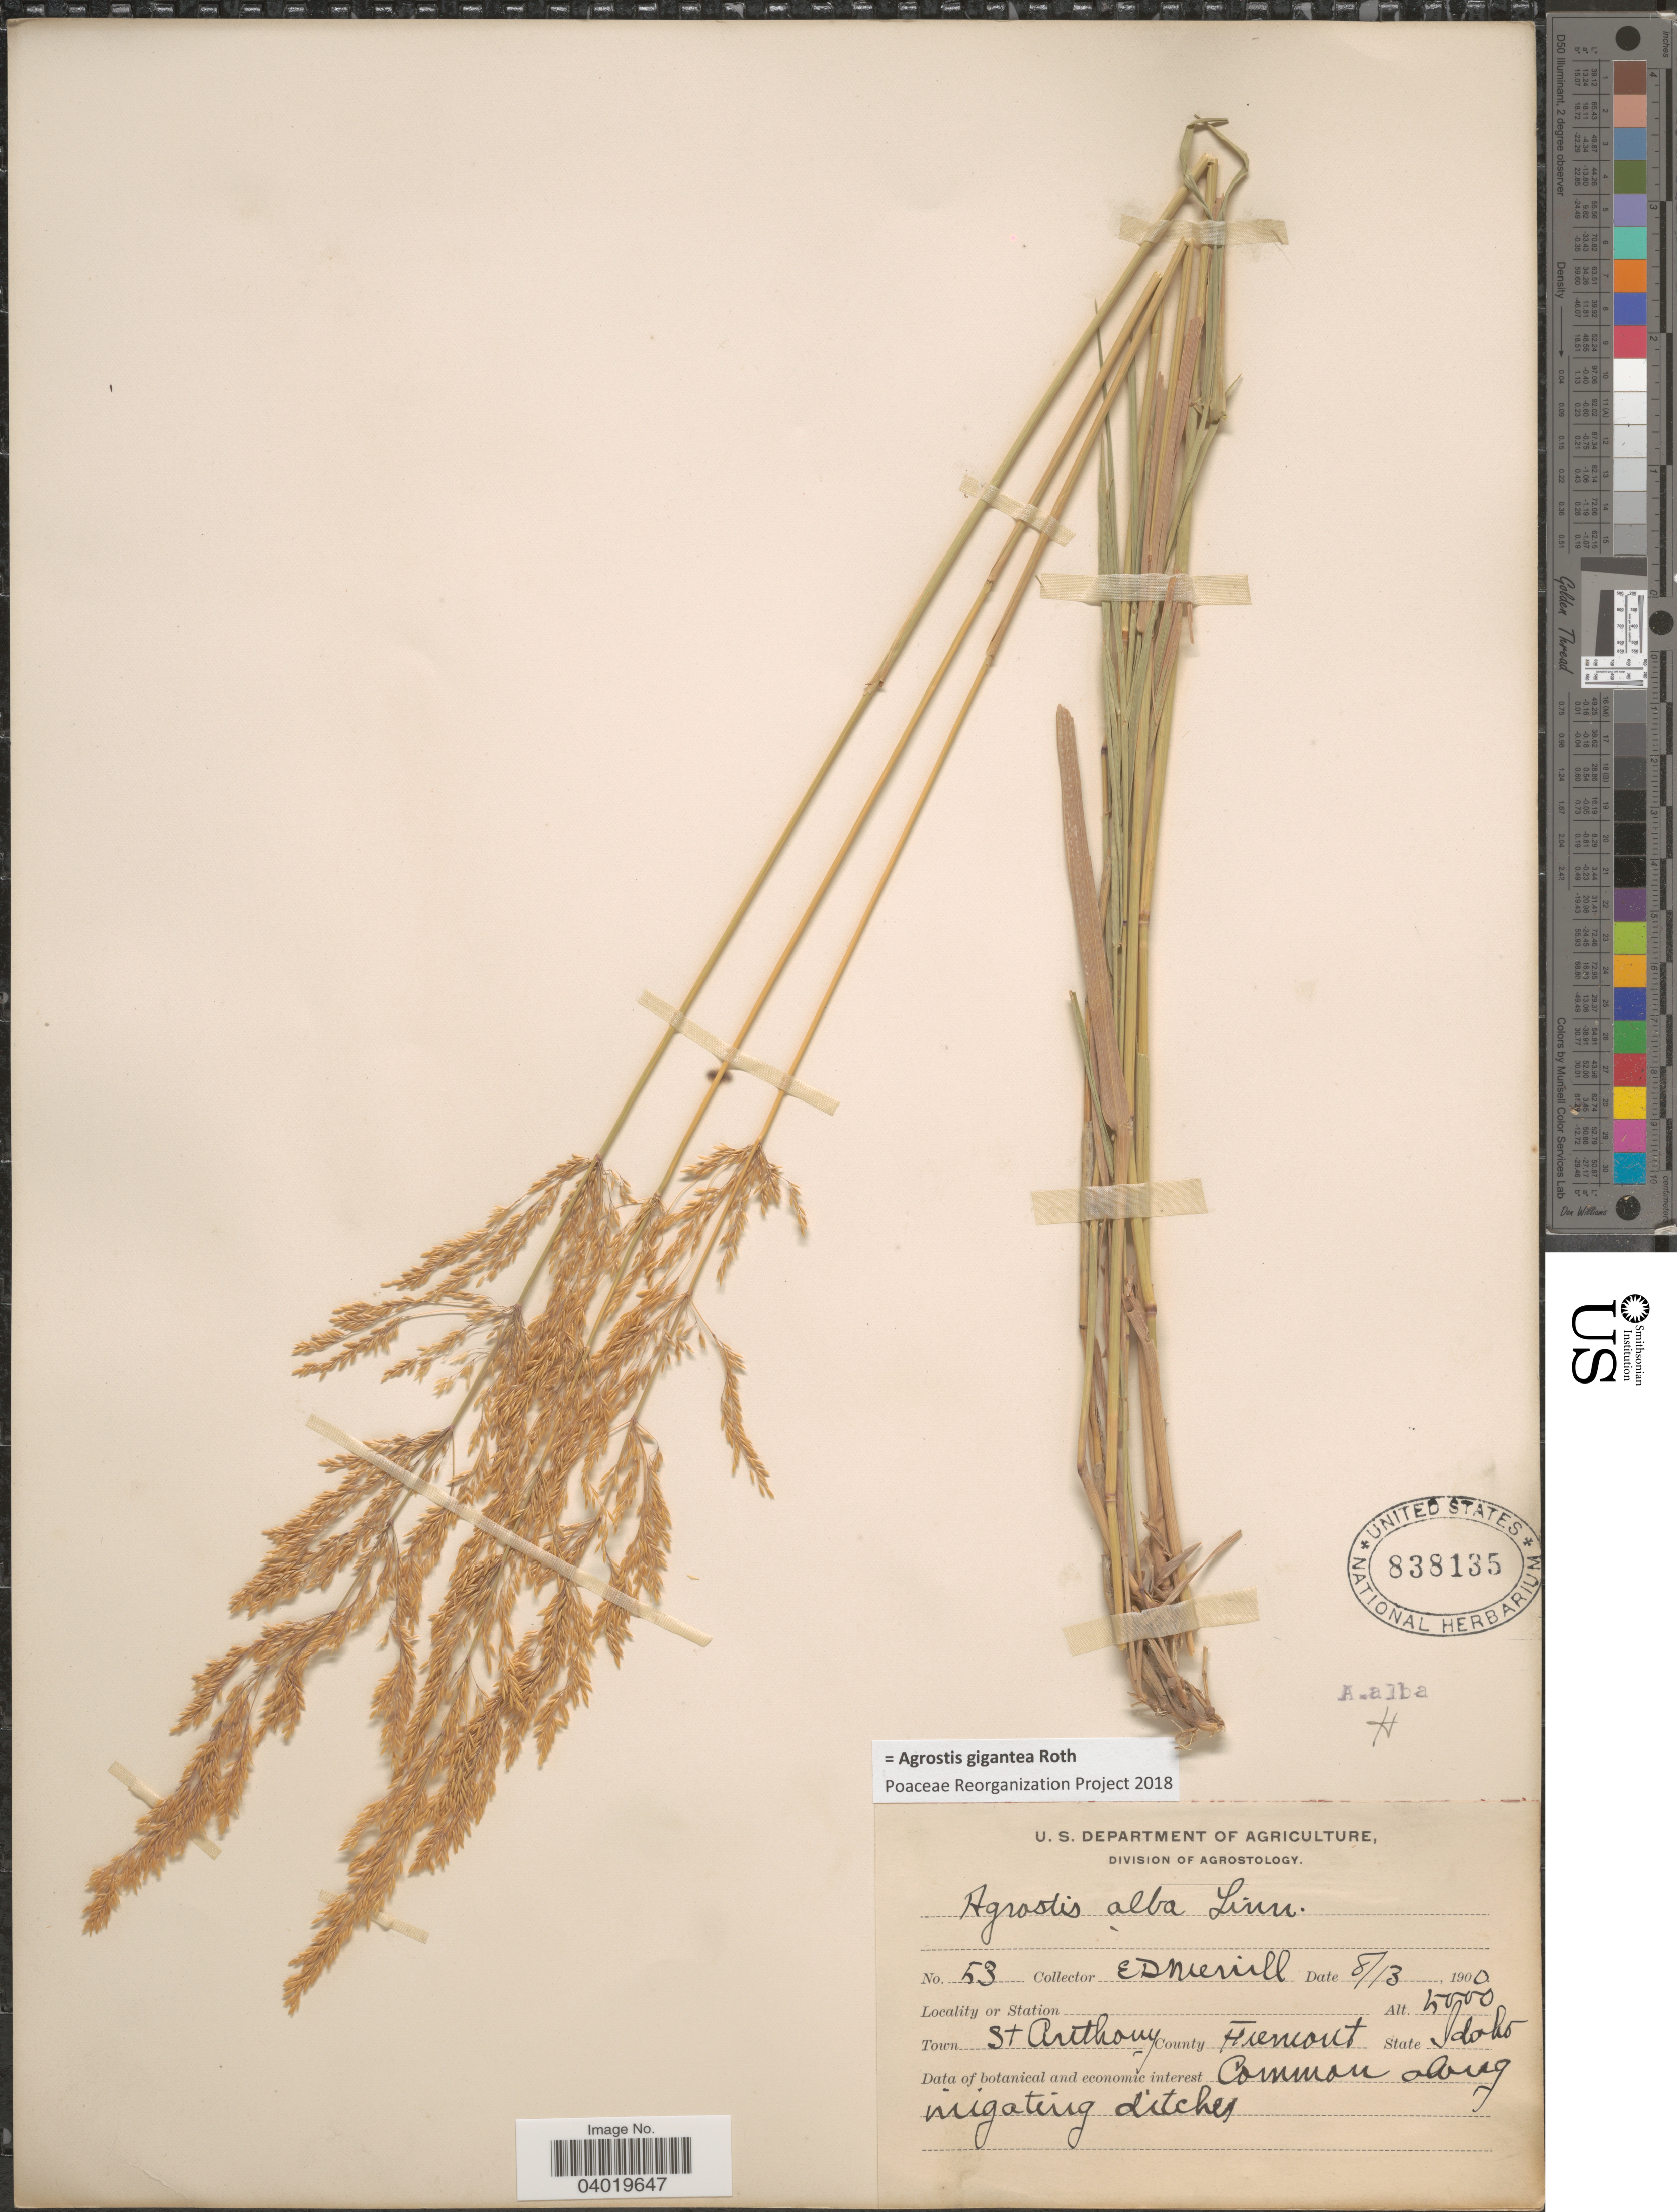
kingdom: Plantae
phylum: Tracheophyta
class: Liliopsida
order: Poales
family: Poaceae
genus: Agrostis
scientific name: Agrostis gigantea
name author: Roth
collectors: E. D. Merrill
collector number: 53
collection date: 1900-08-13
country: United States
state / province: Idaho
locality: Town St Anthony. County Fremont.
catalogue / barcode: US 838135